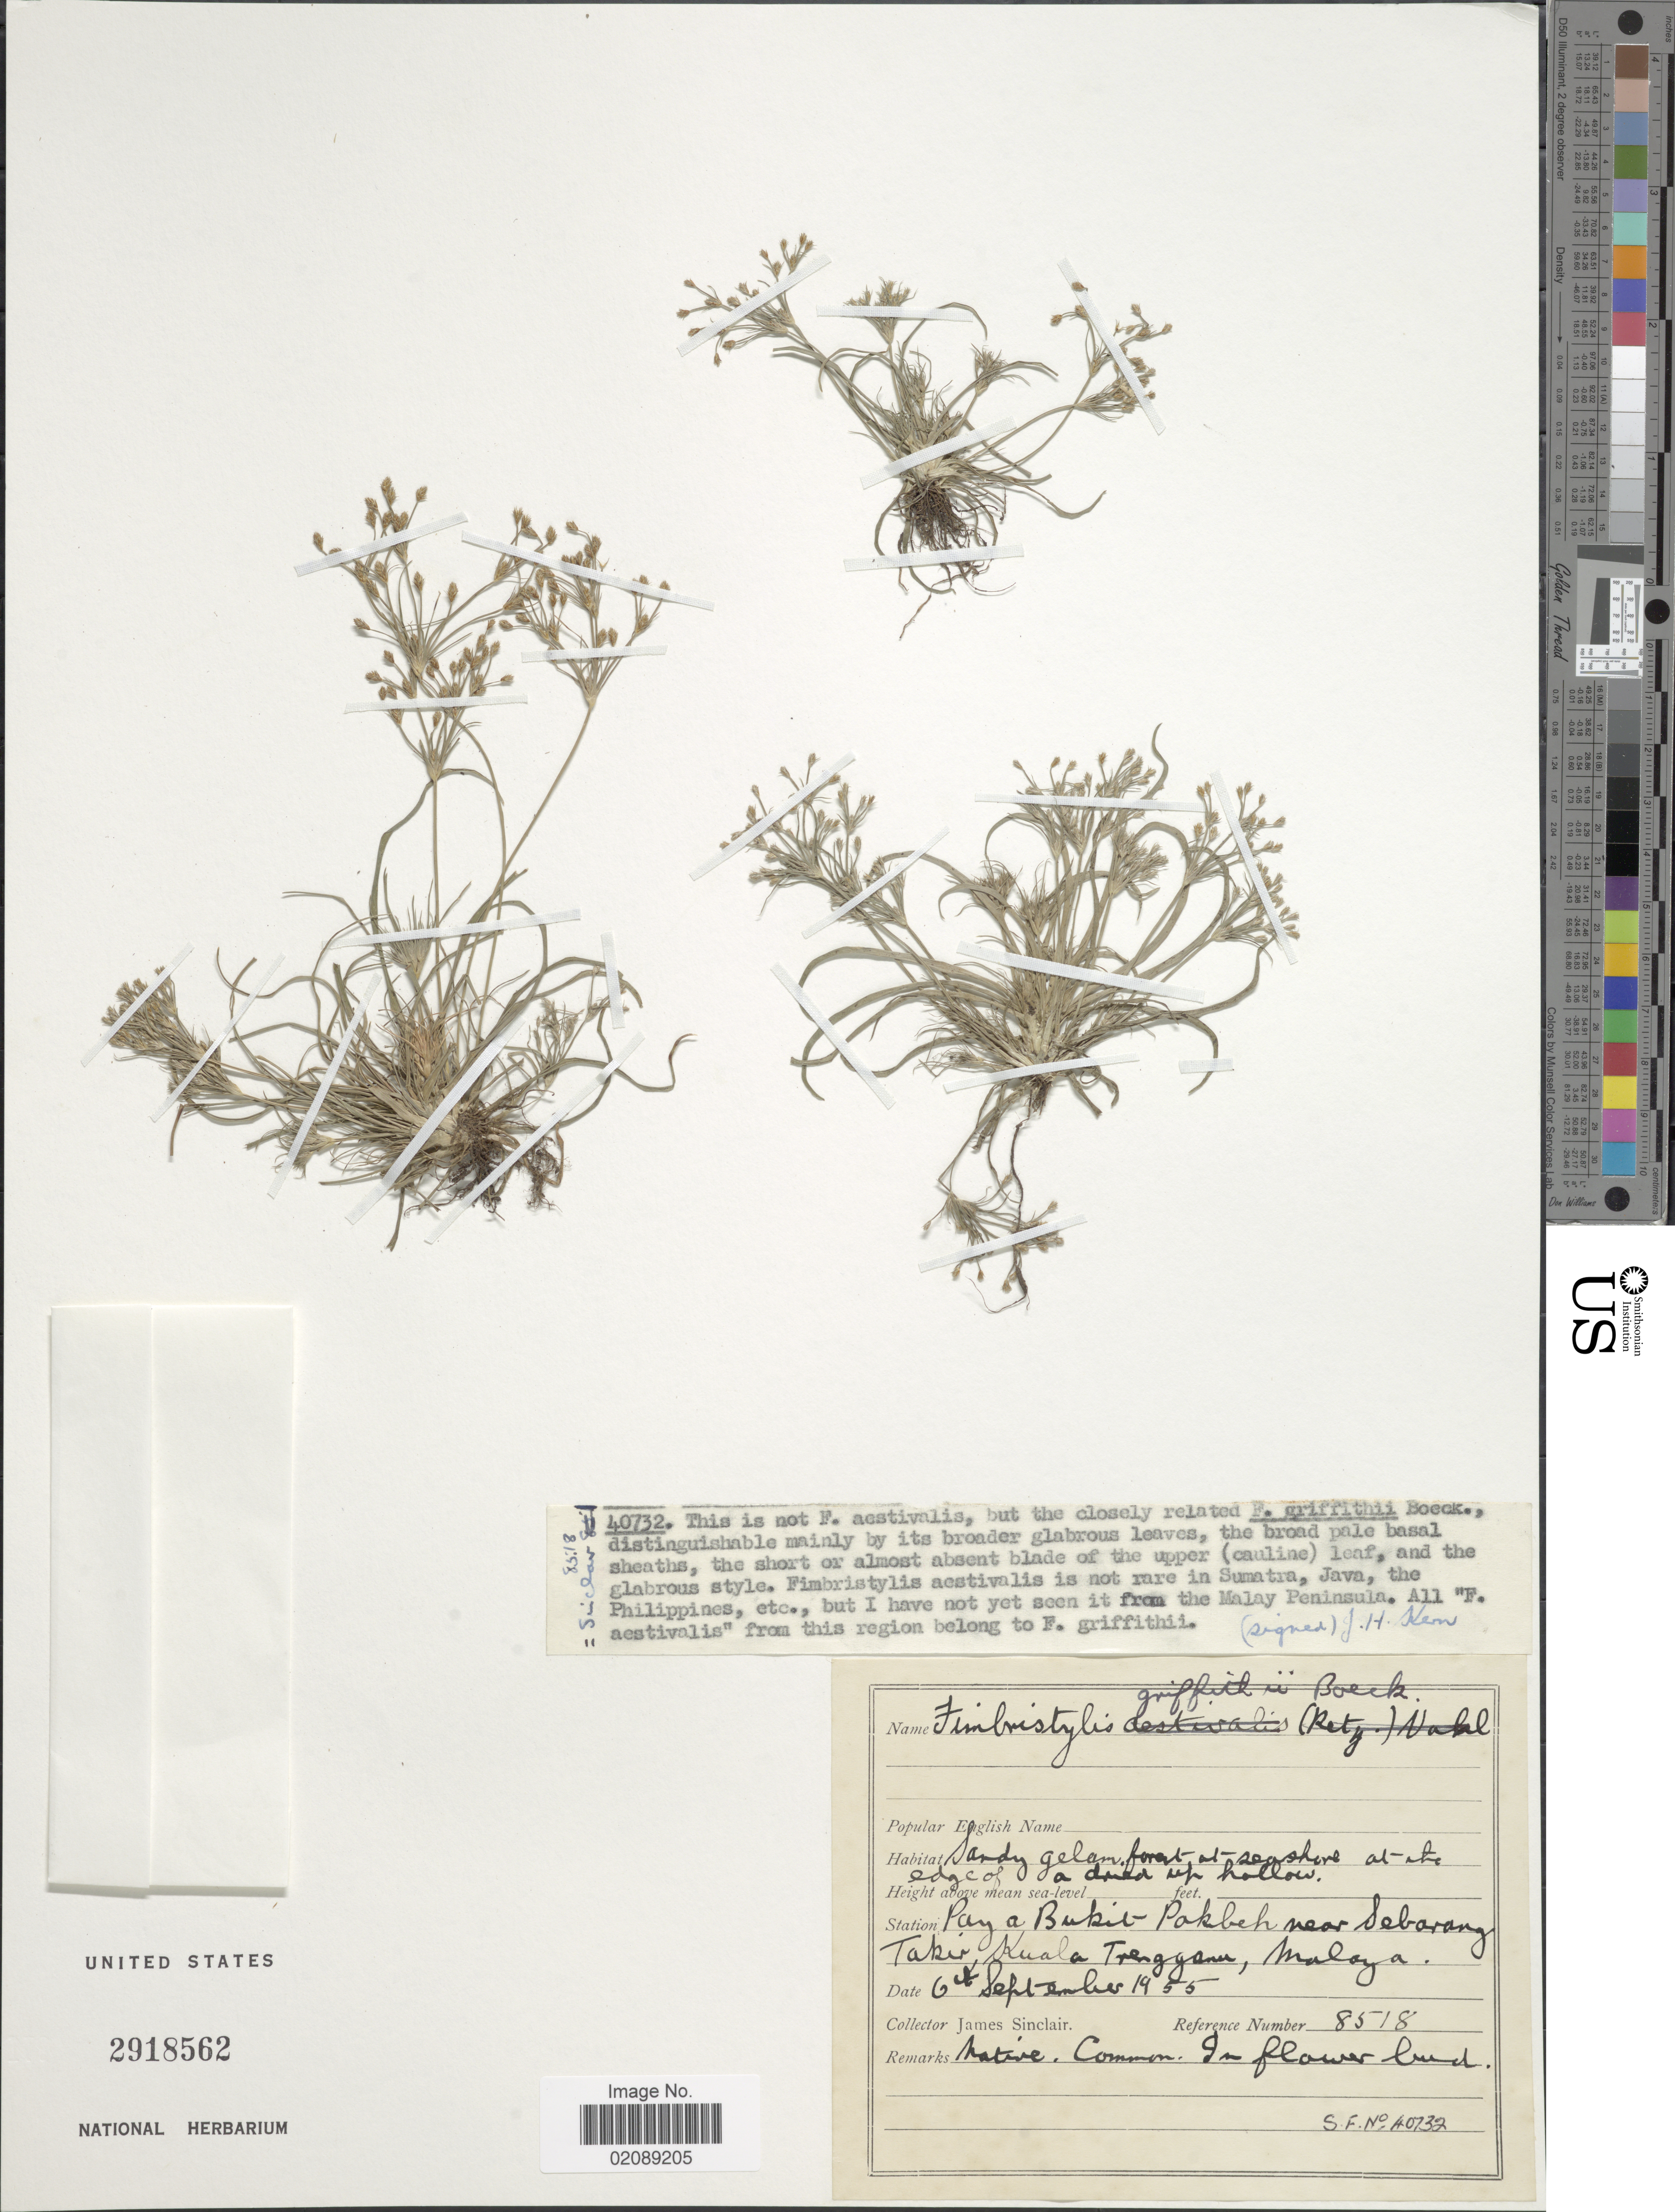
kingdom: Plantae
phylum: Tracheophyta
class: Liliopsida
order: Poales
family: Cyperaceae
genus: Fimbristylis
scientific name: Fimbristylis griffithii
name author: Boeckeler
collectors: J. Sinclair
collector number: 8518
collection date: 1955-09-06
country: Malaysia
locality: Pay a Bukit Pakbeh near Sebarang Takir, Kuala Trenggam, Malaya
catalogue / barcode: US 2918562